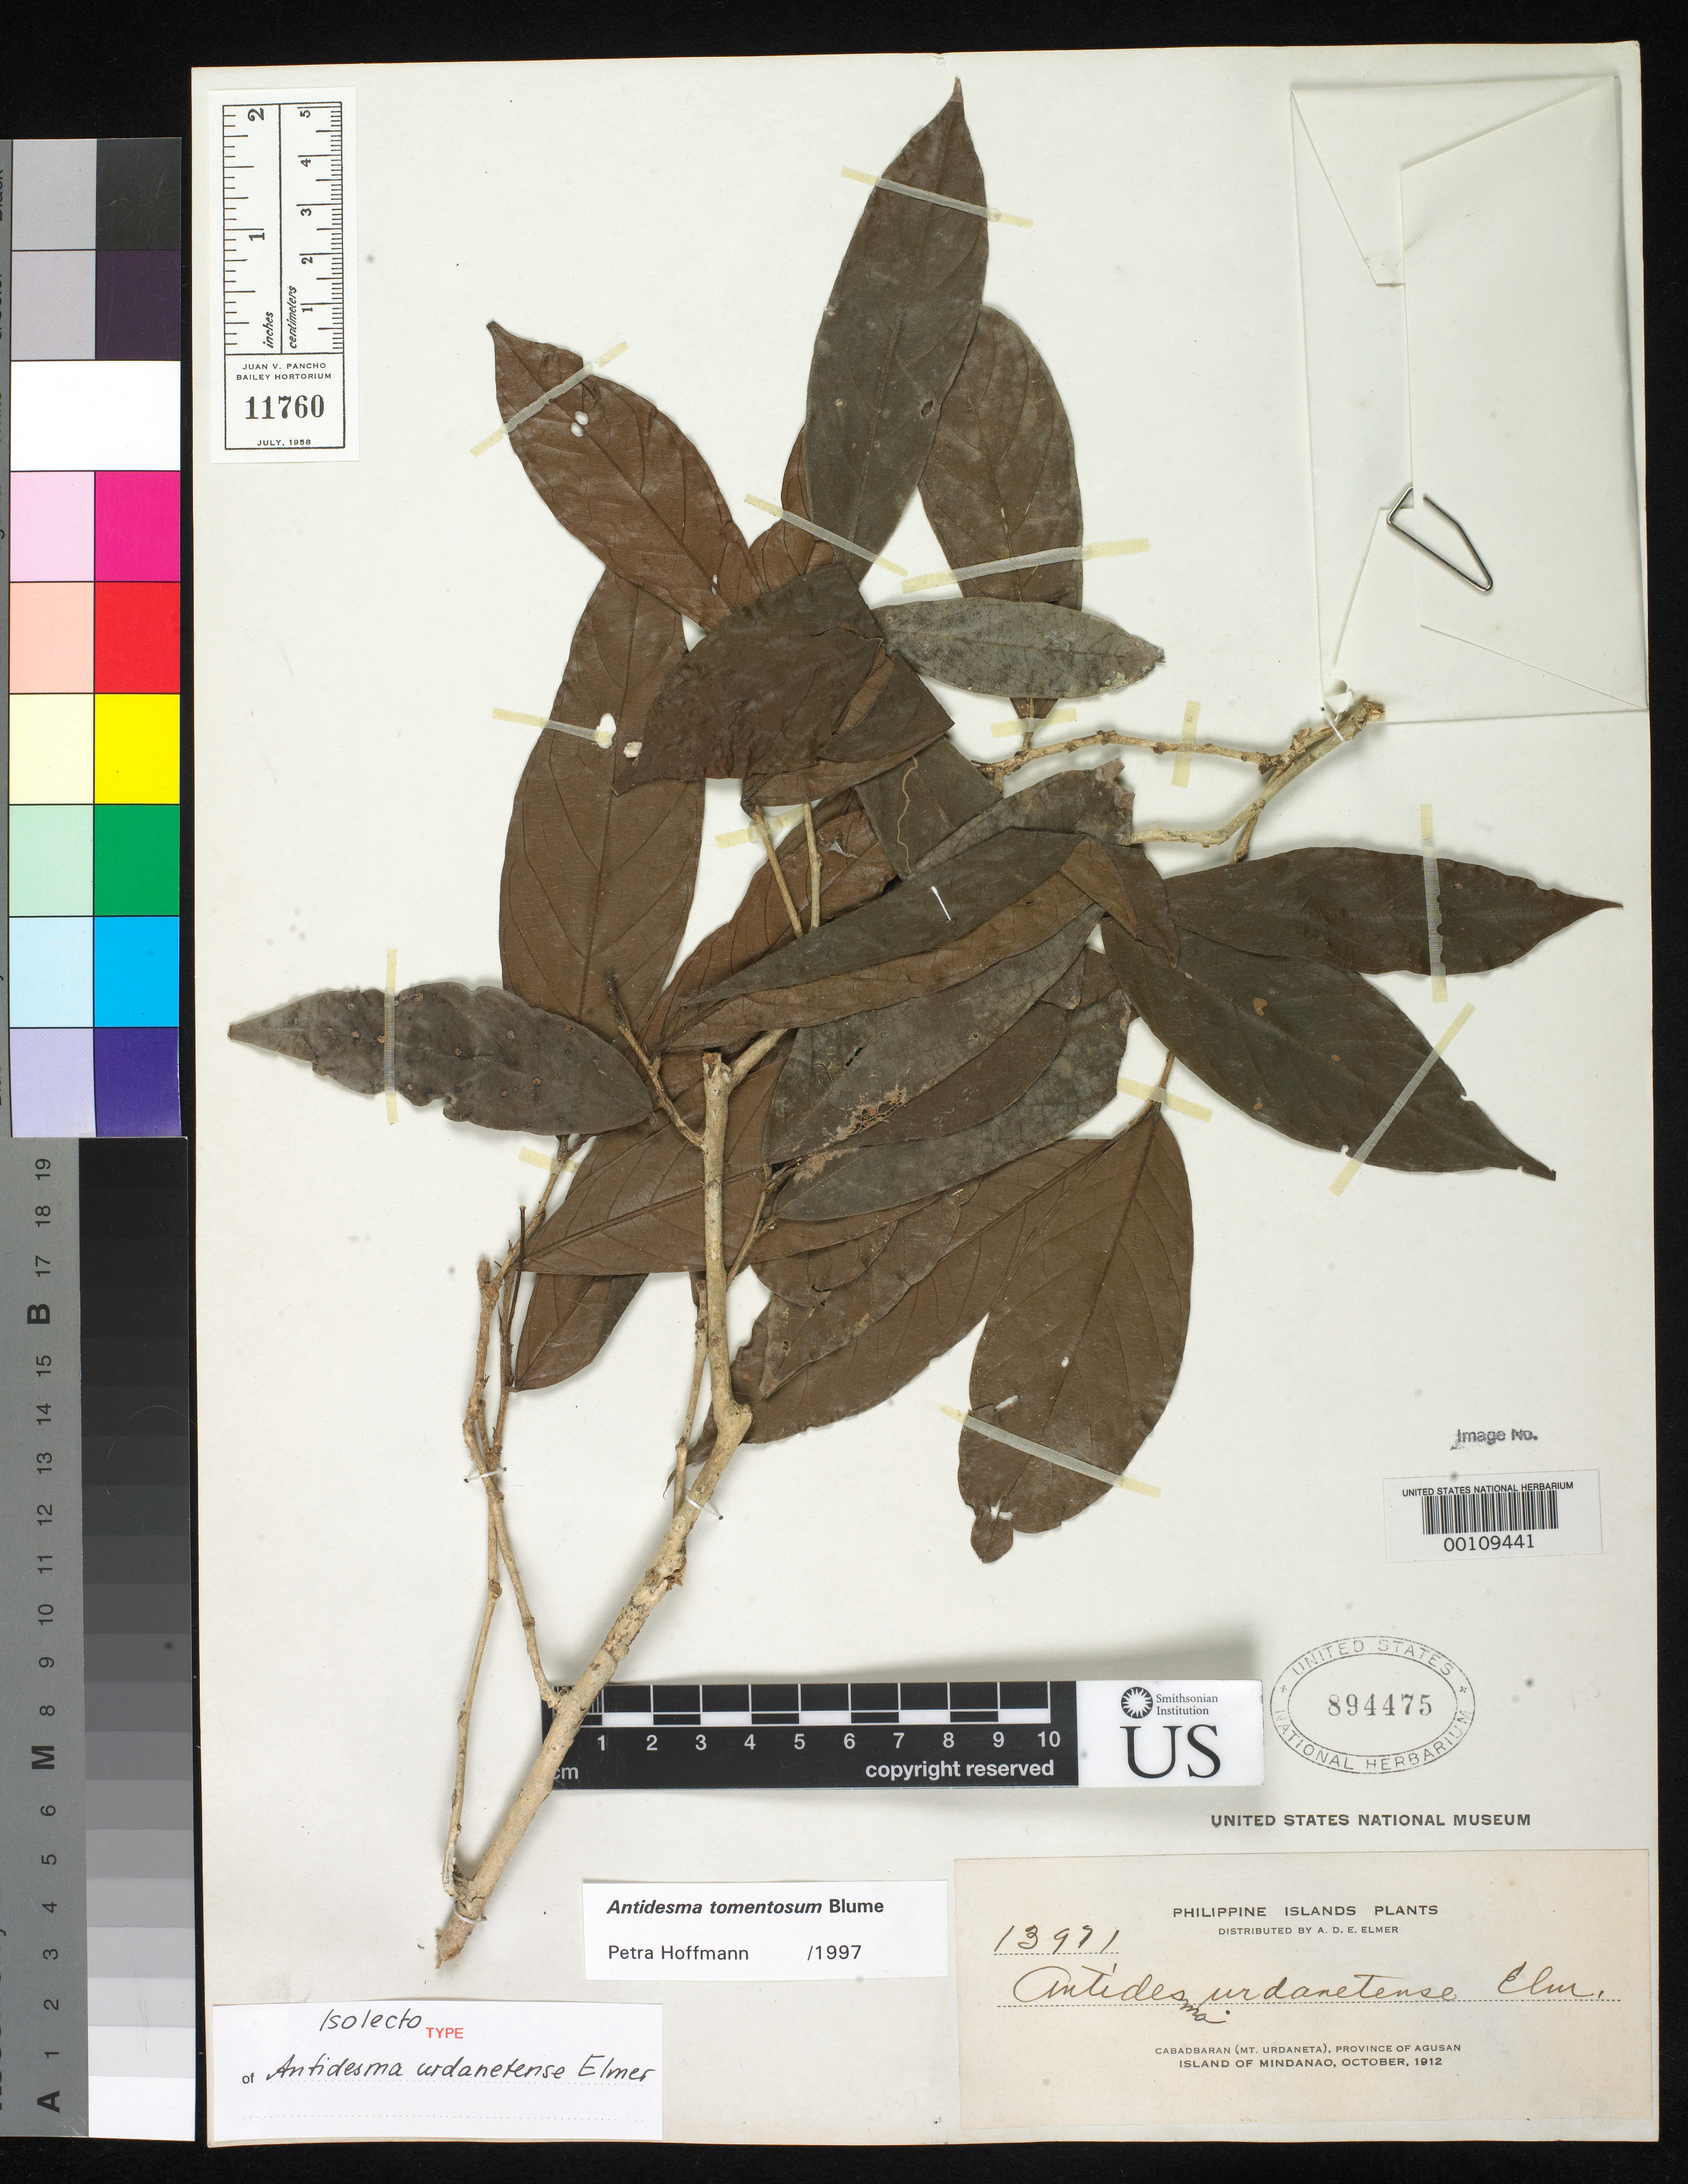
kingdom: Plantae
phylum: Tracheophyta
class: Magnoliopsida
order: Malpighiales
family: Phyllanthaceae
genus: Antidesma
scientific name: Antidesma urdanetense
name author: Elmer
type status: Isotype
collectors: A. D. E. Elmer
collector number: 13971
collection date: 1912-10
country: Philippines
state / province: Caraga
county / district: Agusan del Norte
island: Mindanao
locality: Cabadbaran (Mt. Urdaneta), Province of Agusan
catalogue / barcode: US 894475